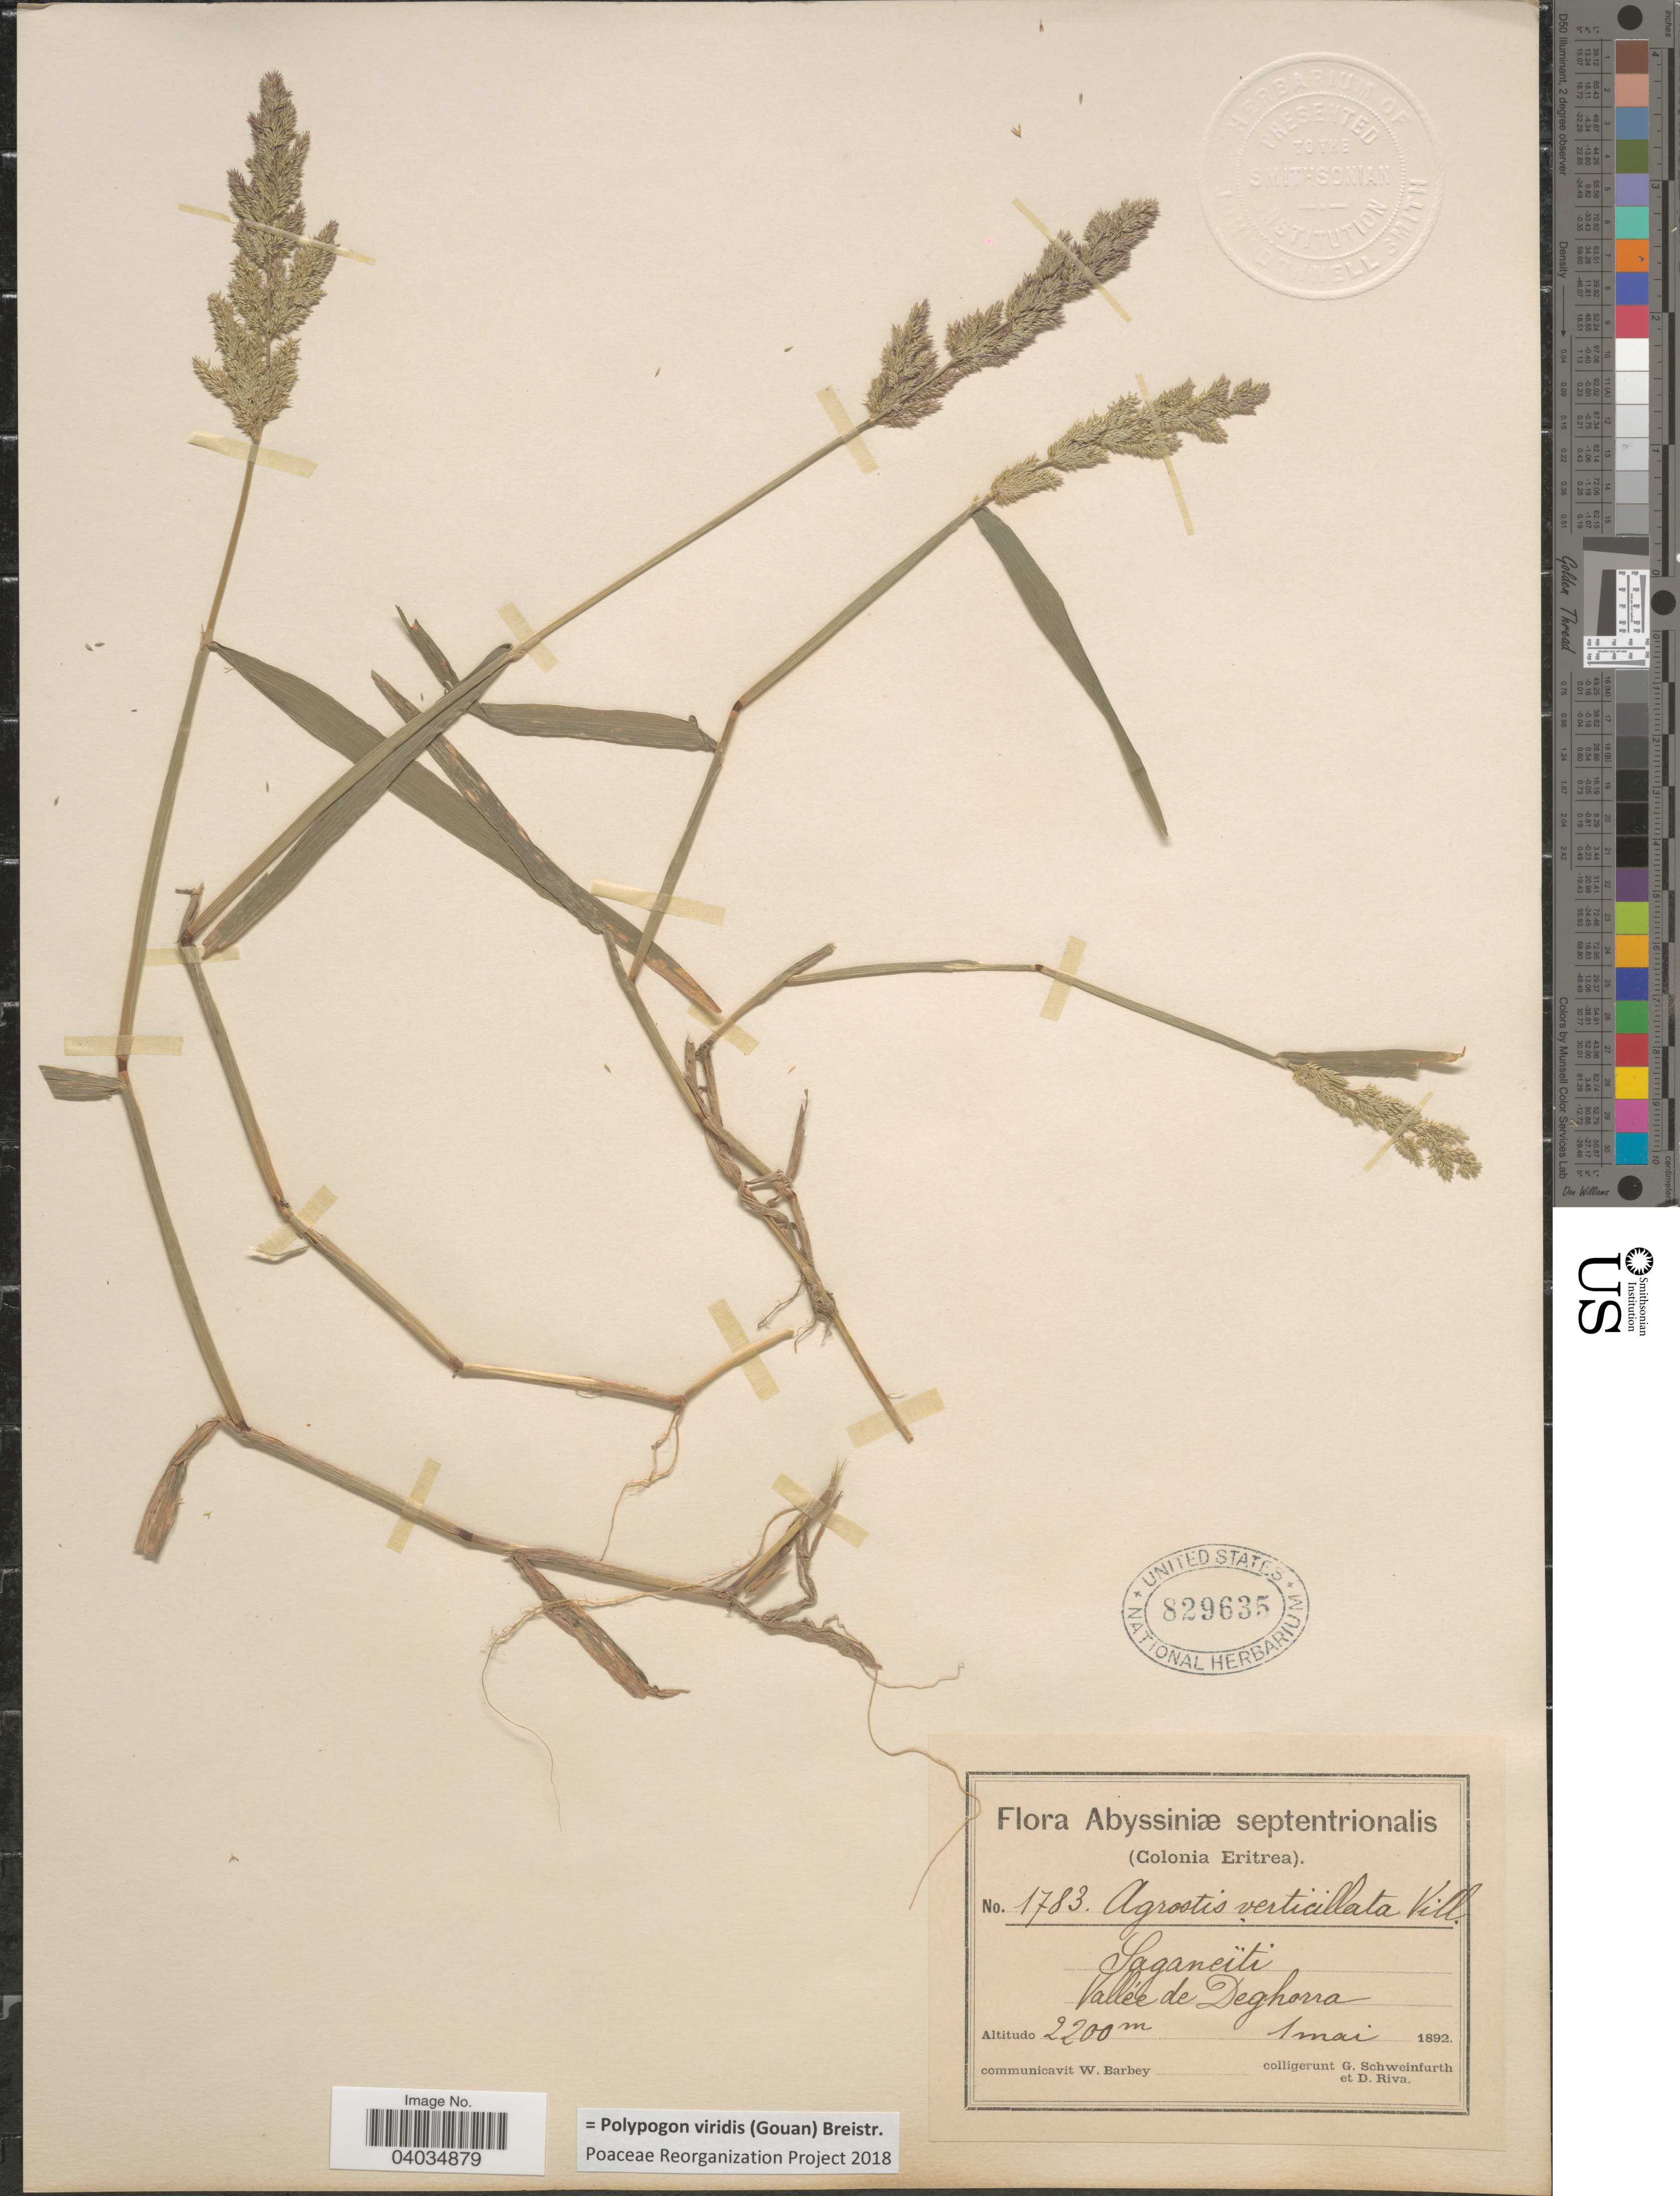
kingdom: Plantae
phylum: Tracheophyta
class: Liliopsida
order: Poales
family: Poaceae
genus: Polypogon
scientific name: Polypogon viridis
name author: (Gouan) Breistroffer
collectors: G. A. Schweinfurth (herbarium) & D. Riva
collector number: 1783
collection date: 1892-05-01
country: Eritrea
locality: Abyssiniæ septentrionalis. Saganeiti. Vallée de Deghorra.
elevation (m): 2200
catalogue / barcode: US 829635